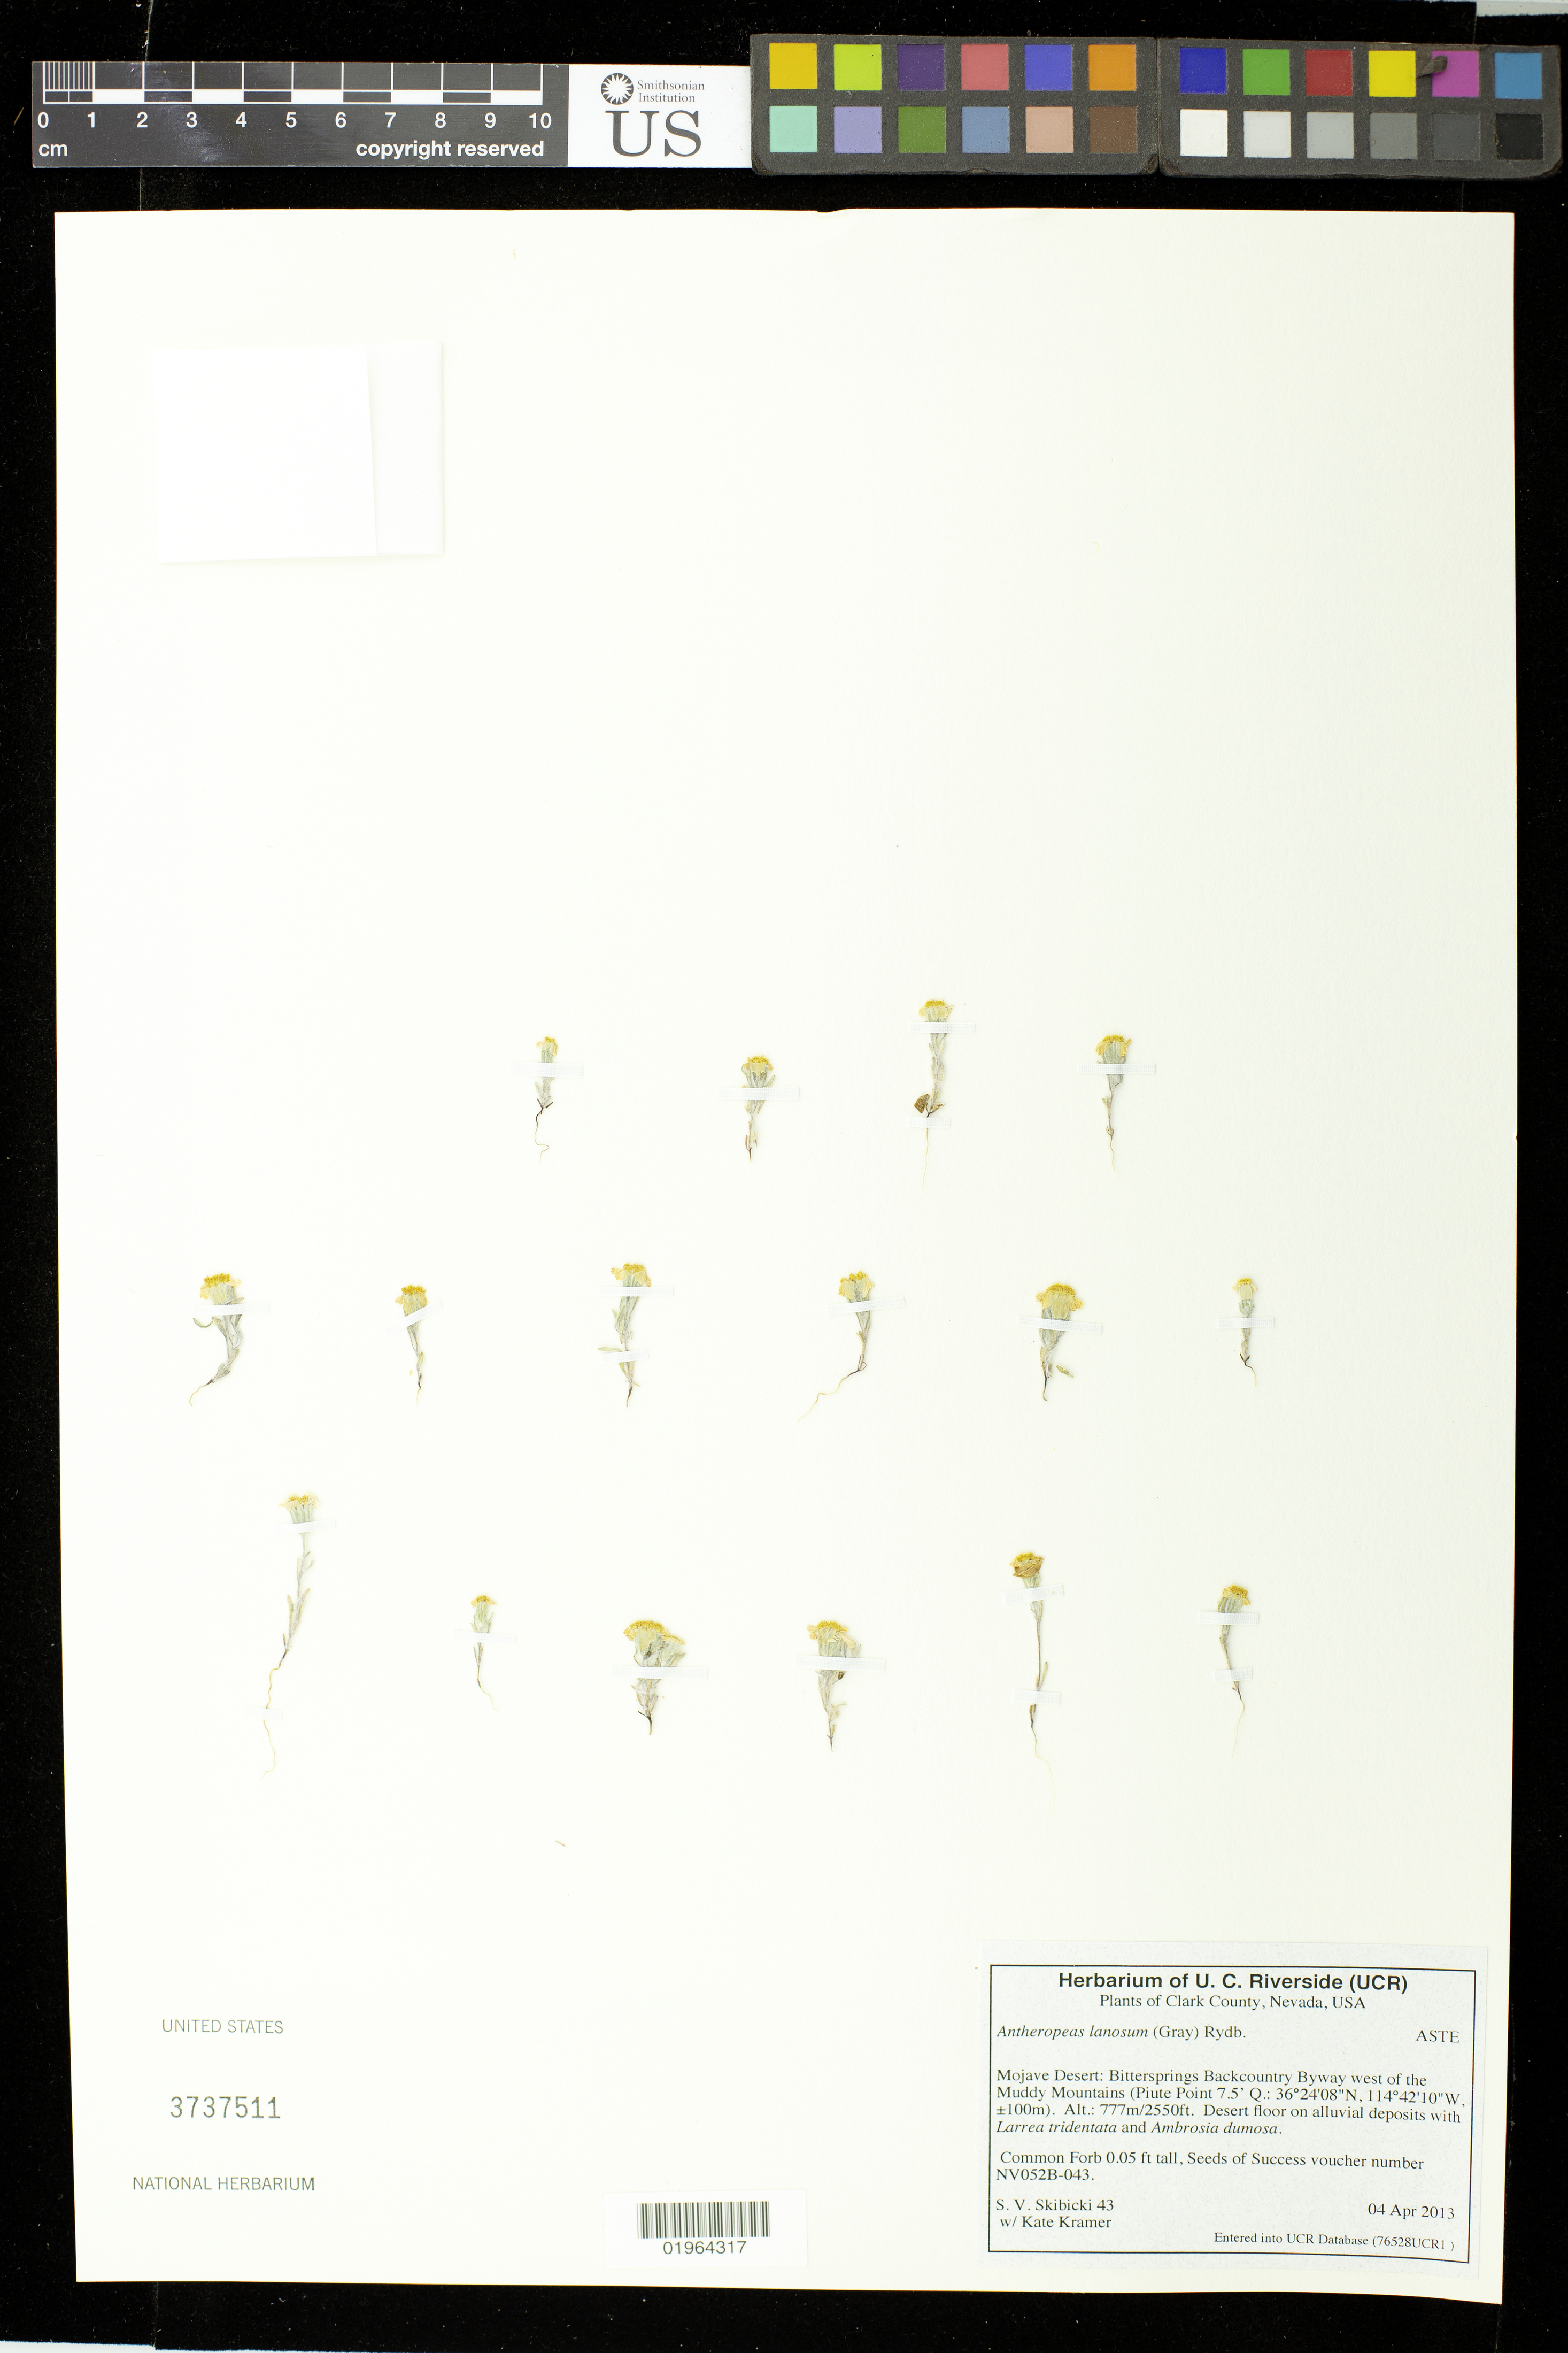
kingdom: Plantae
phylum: Tracheophyta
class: Magnoliopsida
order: Asterales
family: Asteraceae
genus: Antheropeas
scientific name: Antheropeas lanosum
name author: A. Gray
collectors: S. Skibicki & K. Kramer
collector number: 43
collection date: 2013-04-04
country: United States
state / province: Nevada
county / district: Clark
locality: Mojave Desert, Bittersprings Backcountry Byway west of the Muddy Mts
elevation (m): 777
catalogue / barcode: US 3737511